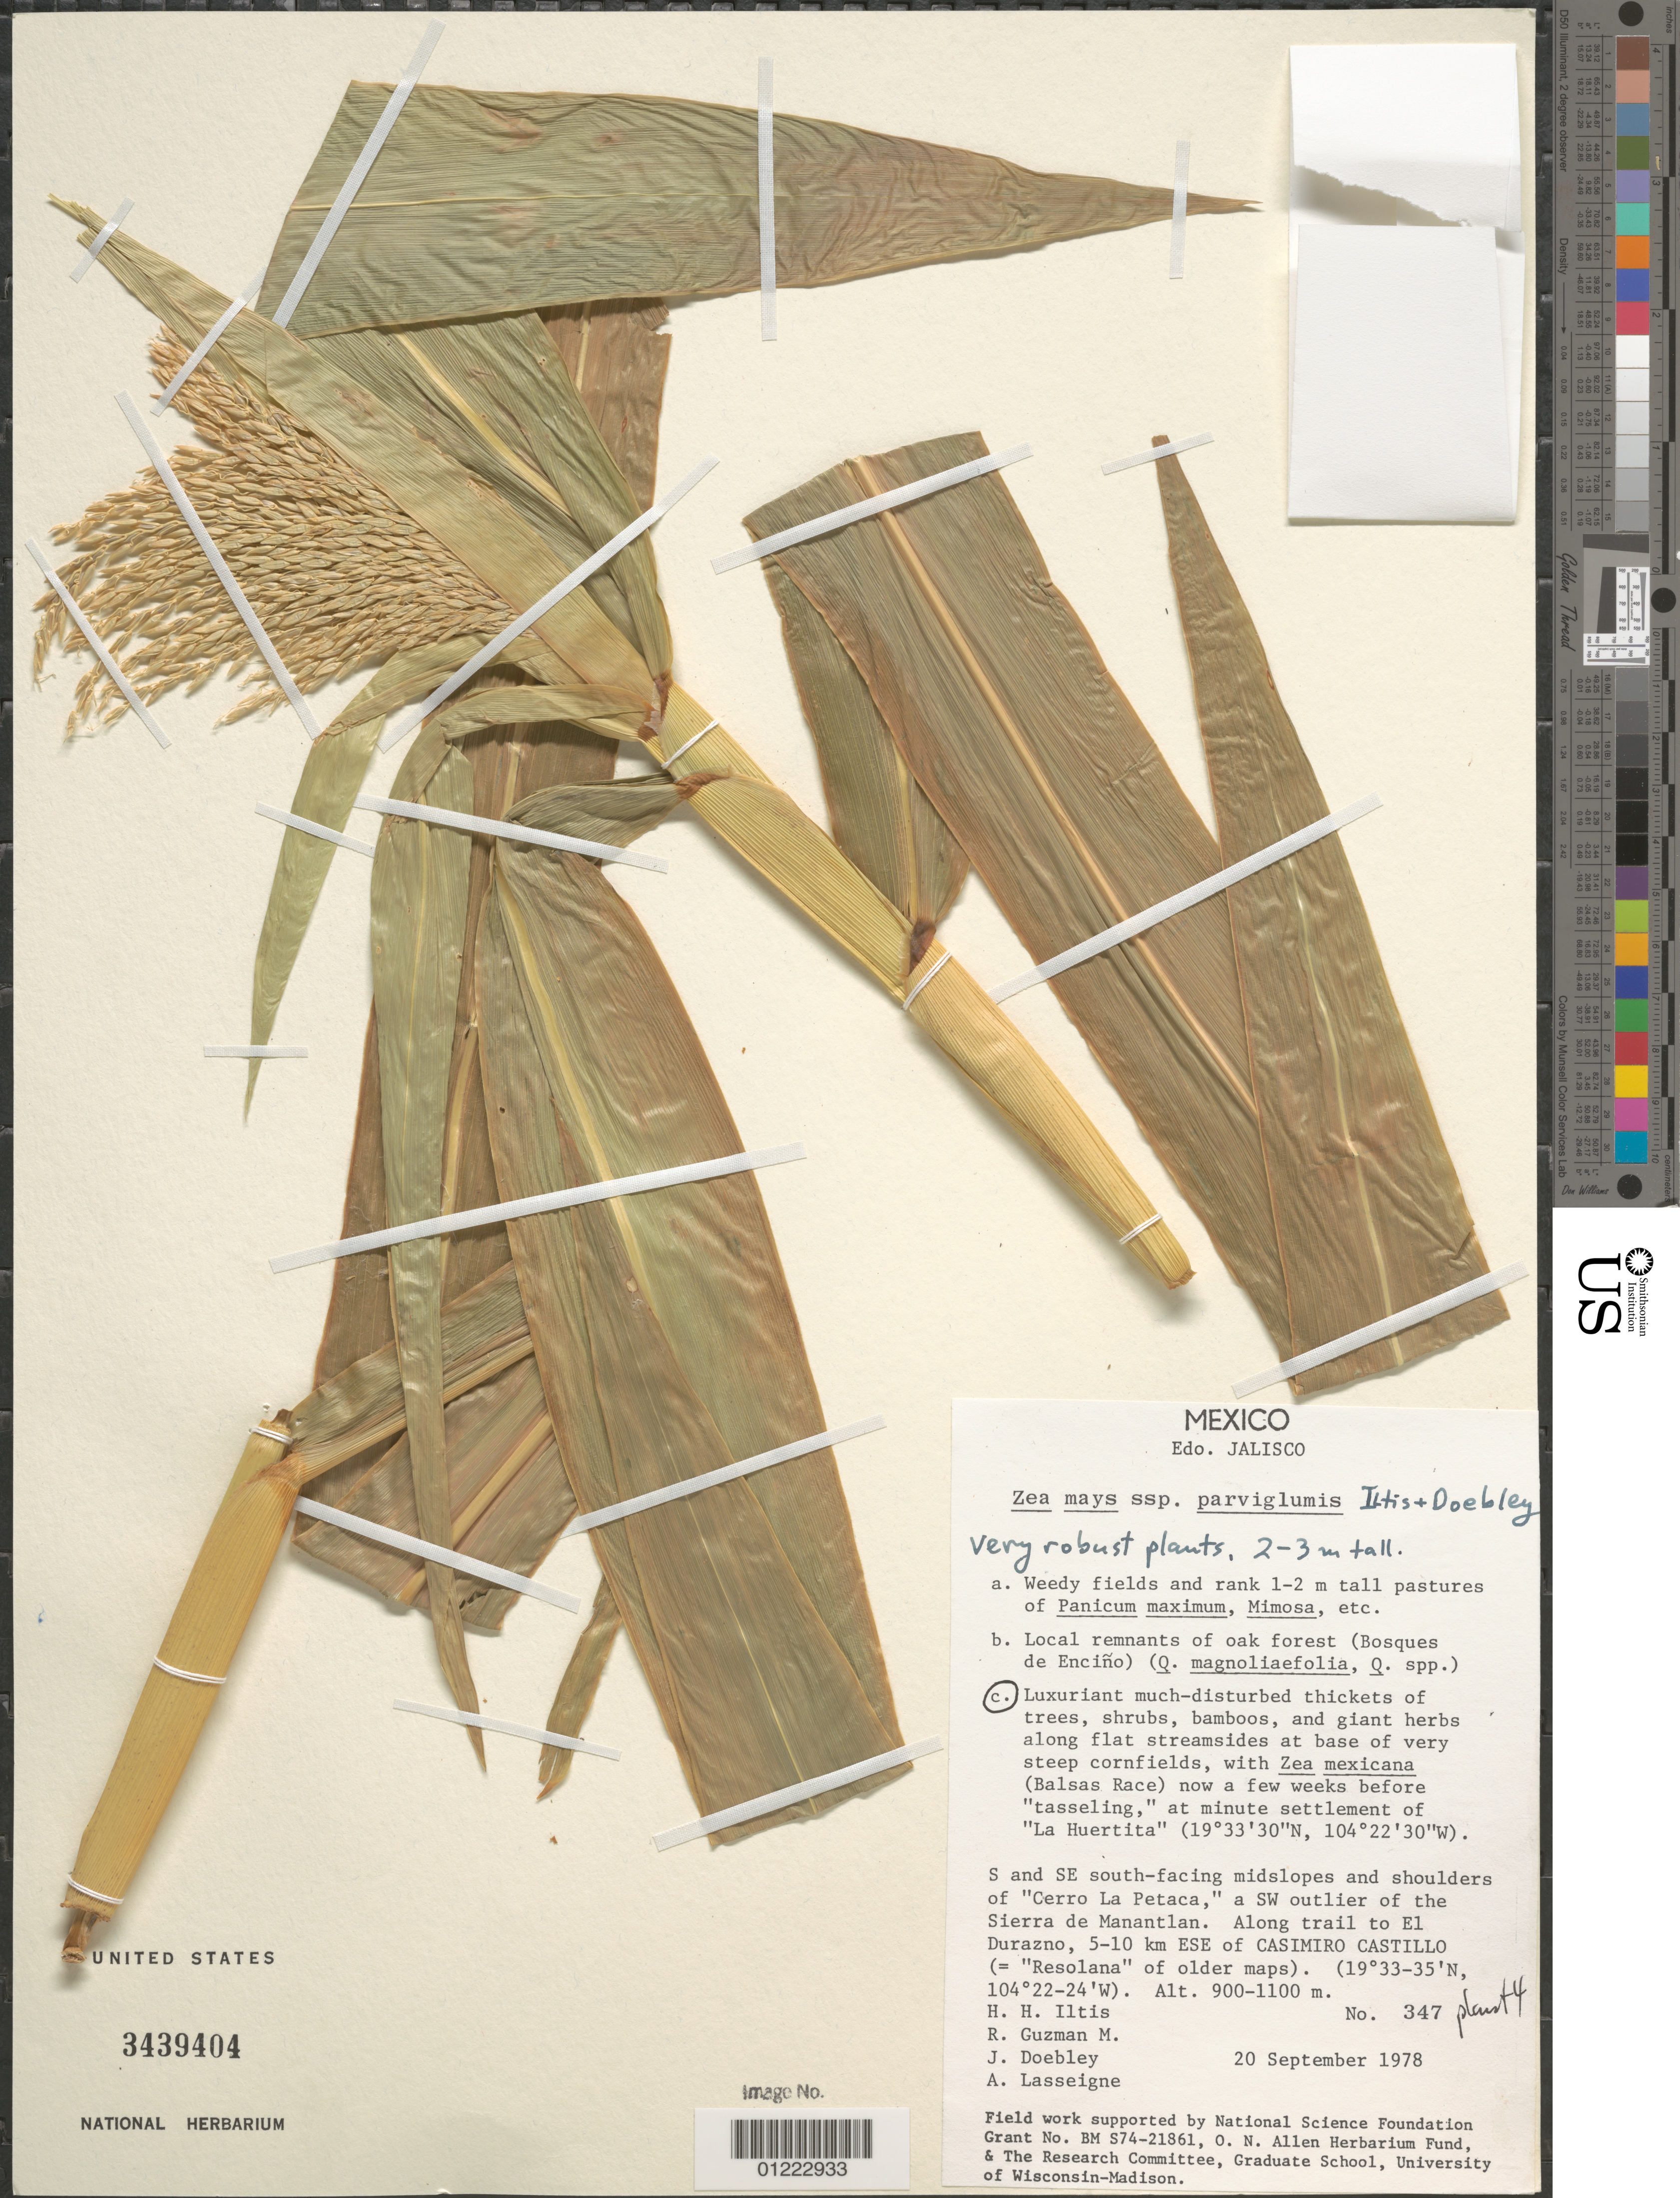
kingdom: Plantae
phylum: Tracheophyta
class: Liliopsida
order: Poales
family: Poaceae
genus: Zea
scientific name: Zea mays subsp. parviglumis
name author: Iltis & Doebley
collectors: H. H. Iltis, R. Guzman-M. & J. F. Doebley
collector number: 347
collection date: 1978-09-20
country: Mexico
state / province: Jalisco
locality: at minute settlement of 'La Huertita' S and SE south-facing midslopes and shoulders of 'Cerro La Petaca,' a SW outlier of the Sierra de Manantlan. Along trail to El Durazno, 5-10 km ESE of Casimiro Castillo (= 'Resolana' of older maps).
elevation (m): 900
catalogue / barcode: US 3439404